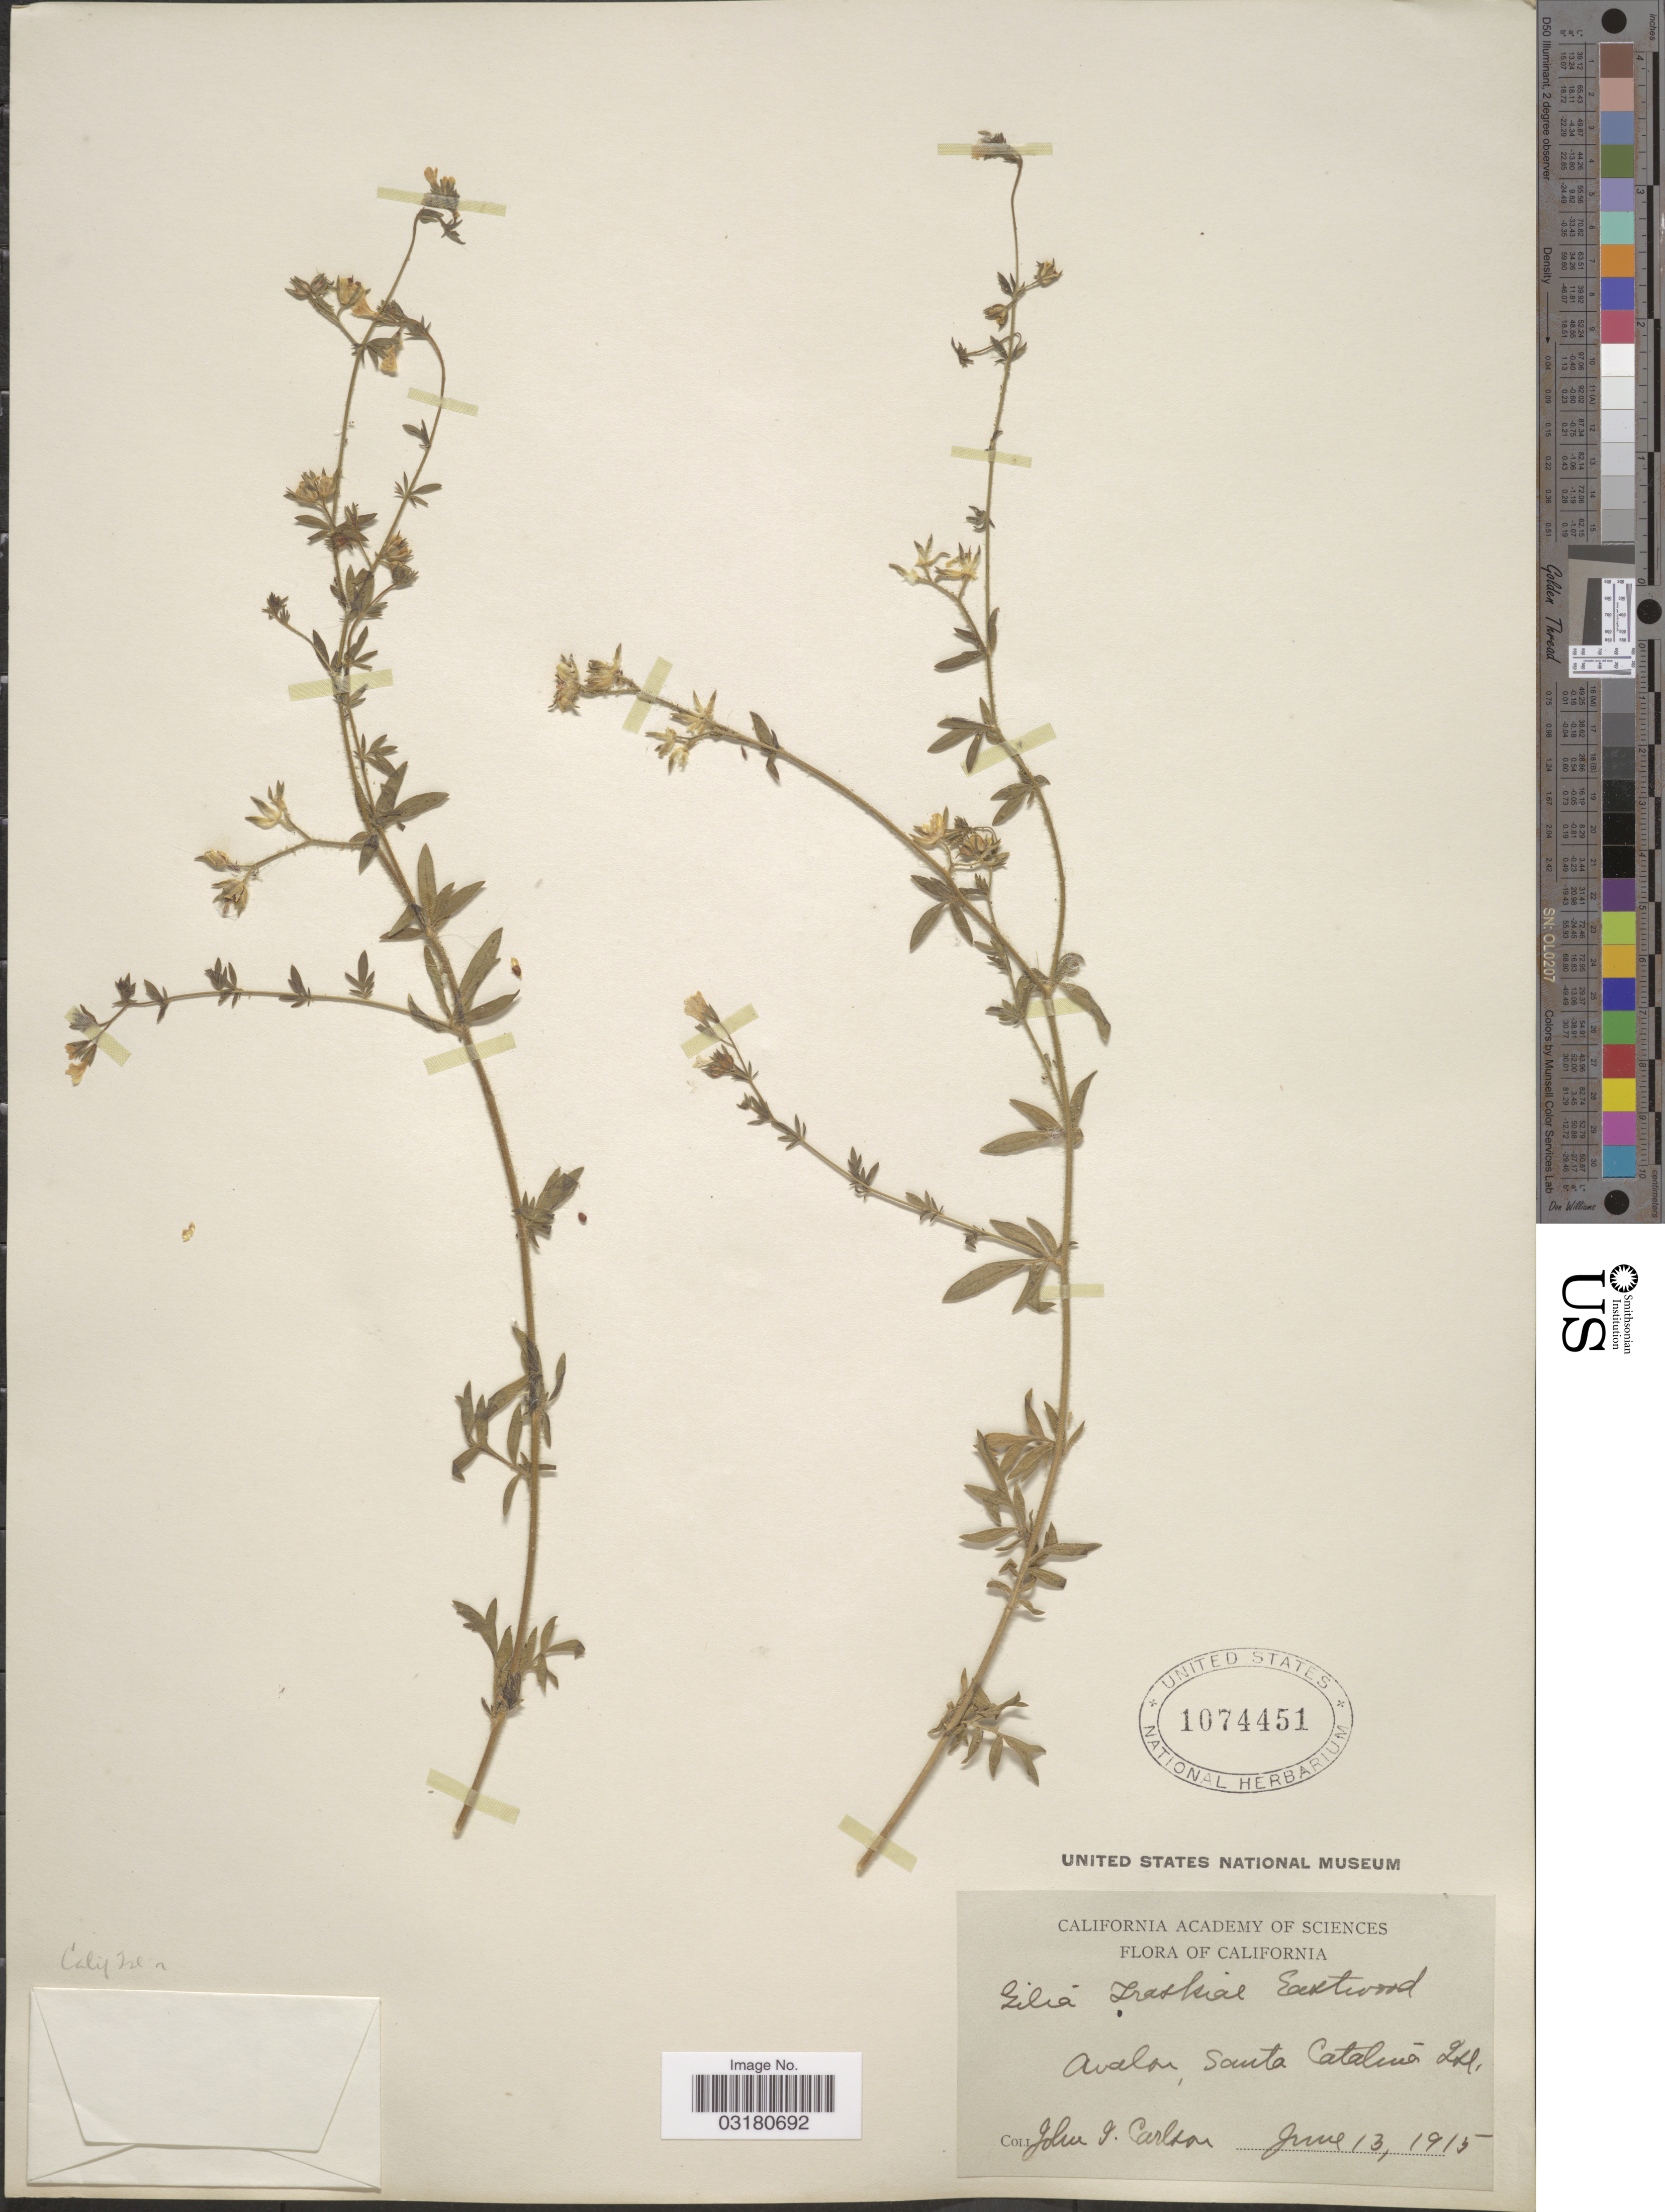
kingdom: Plantae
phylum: Tracheophyta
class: Magnoliopsida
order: Ericales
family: Polemoniaceae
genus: Allophyllum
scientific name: Allophyllum glutinosum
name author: (Benth.) A.D. Grant & V.E. Grant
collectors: J. Carlson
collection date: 1915-06-13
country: United States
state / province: California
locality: Avalon, Santa Catalina Isl.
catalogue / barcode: US 1074451